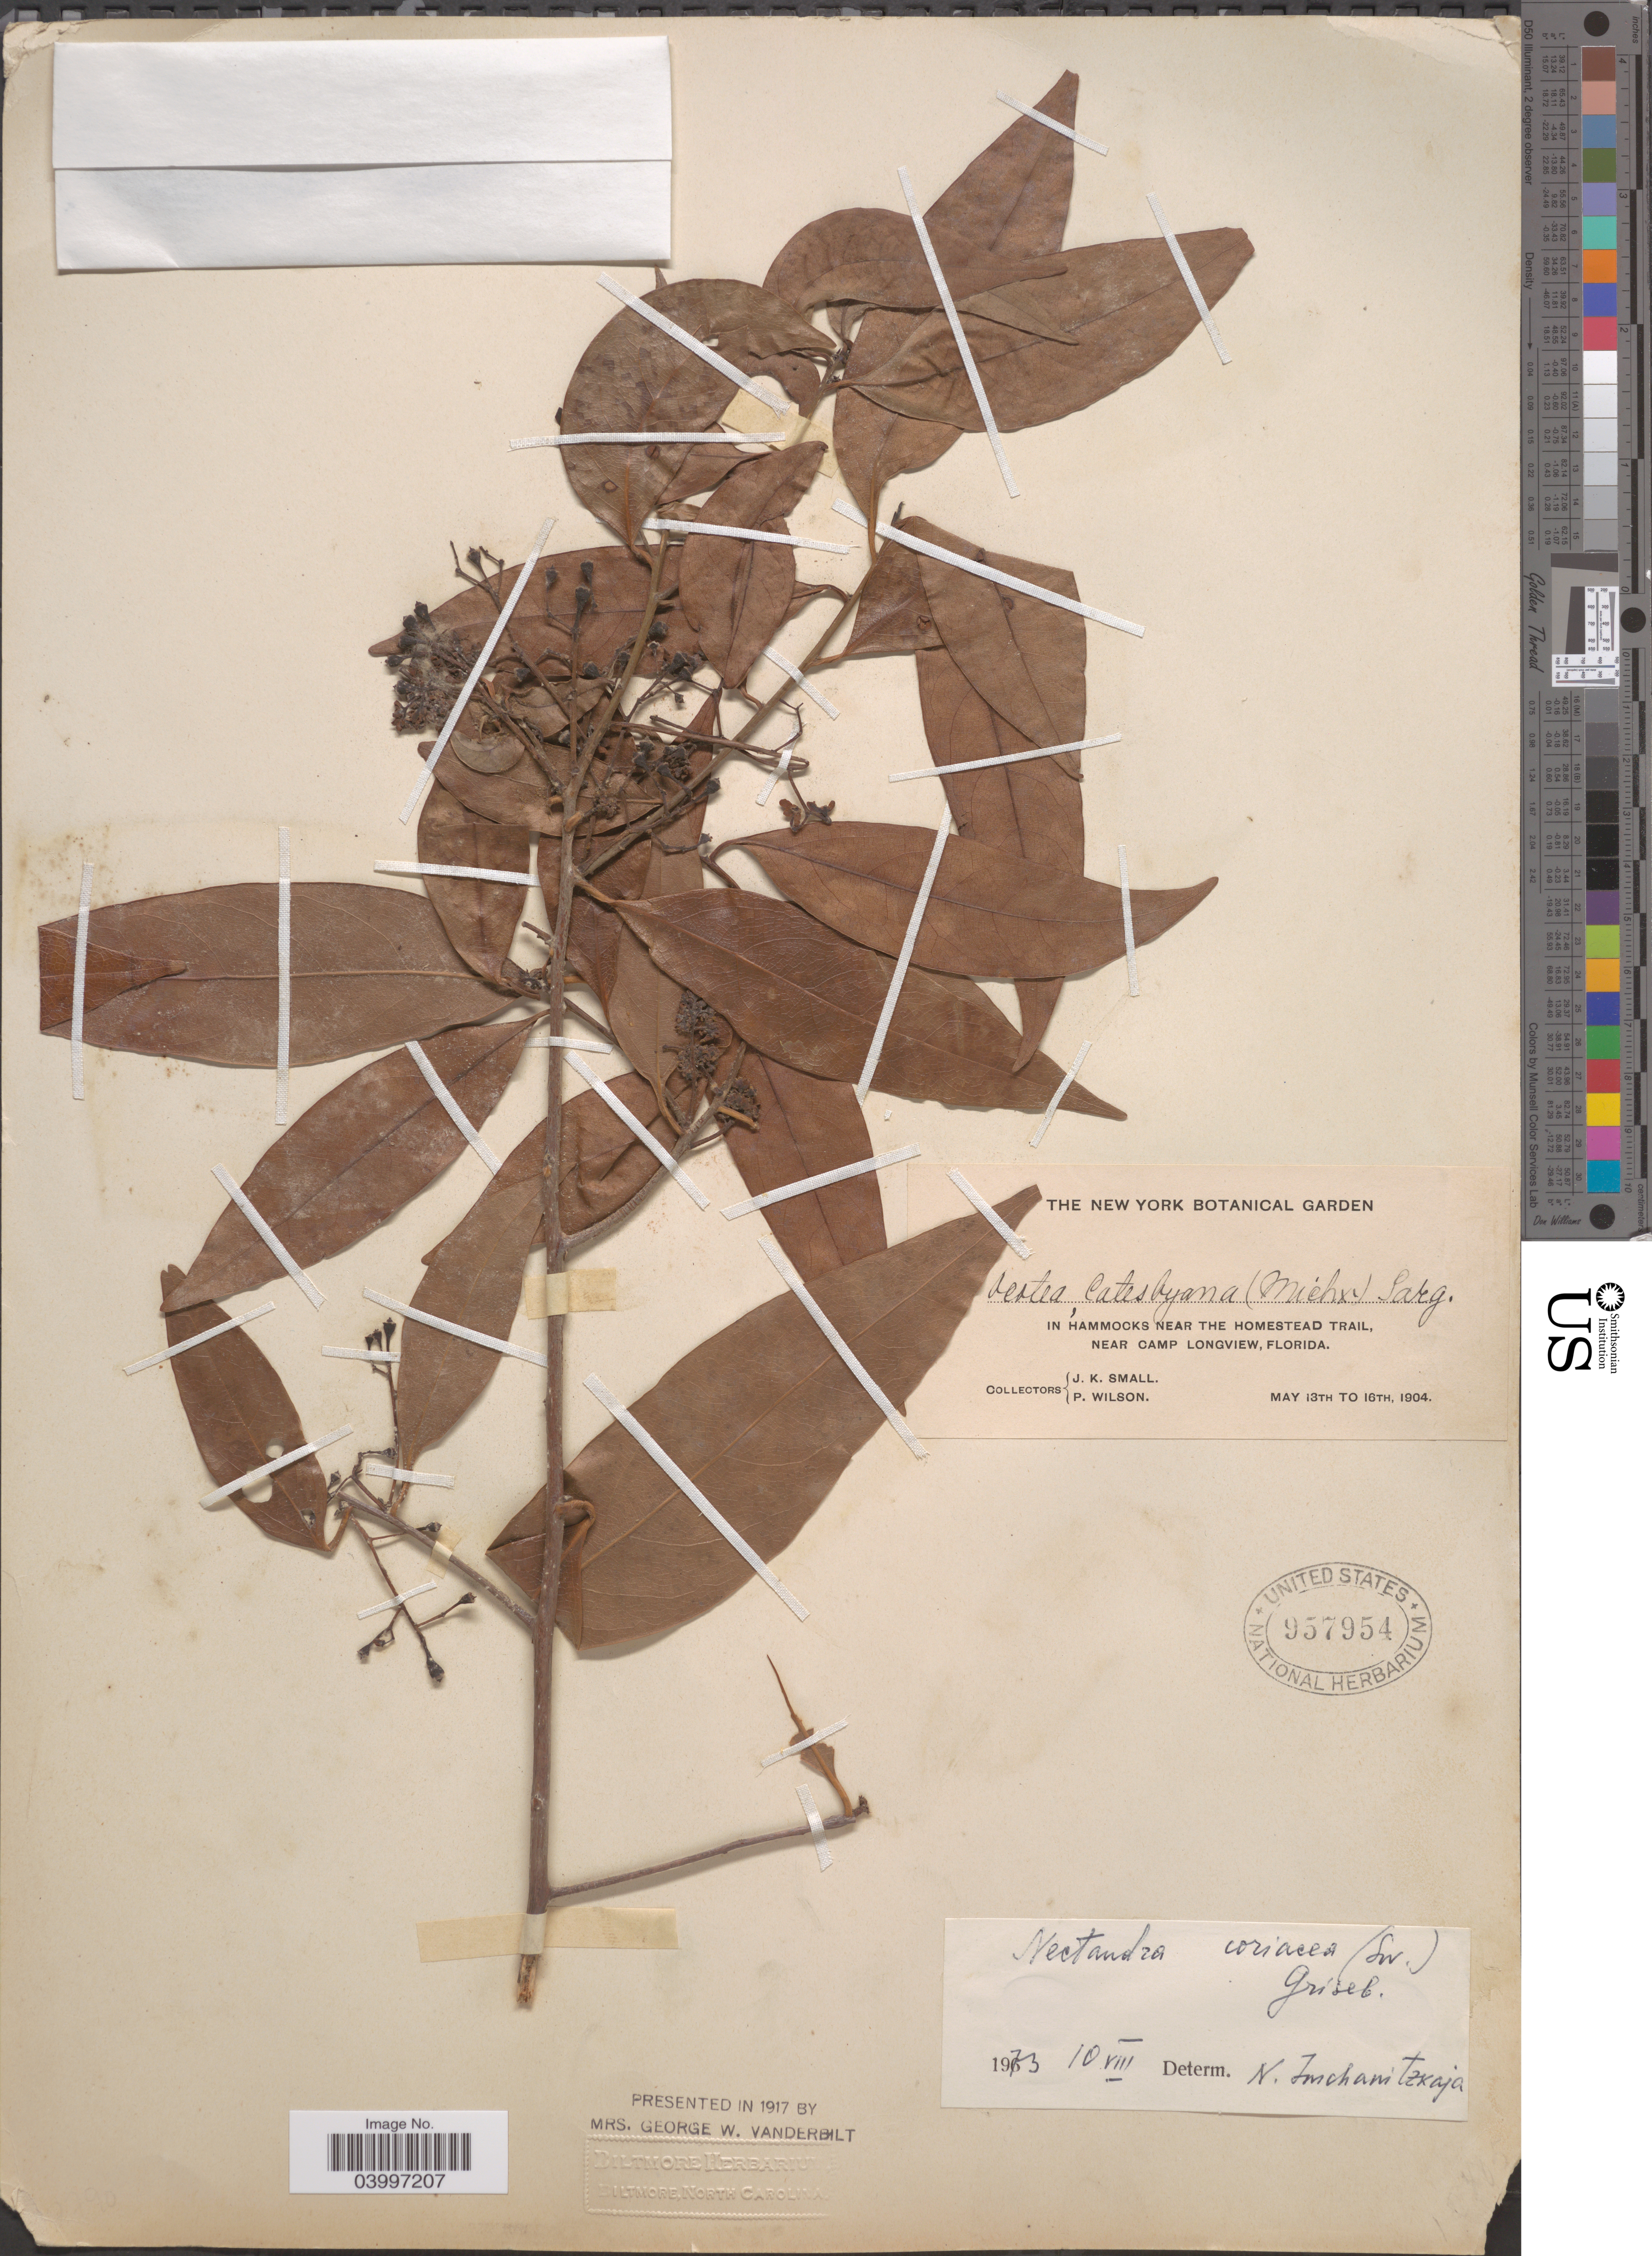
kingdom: Plantae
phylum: Tracheophyta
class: Magnoliopsida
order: Laurales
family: Lauraceae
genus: Nectandra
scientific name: Nectandra coriacea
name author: (Sw.) Griseb.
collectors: J. K. Small & P. Wilson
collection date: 1904-05-13/1904-05-16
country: United States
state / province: Florida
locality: In hammocks near the Homestead Trail, near Camp Longview.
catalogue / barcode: US 957954